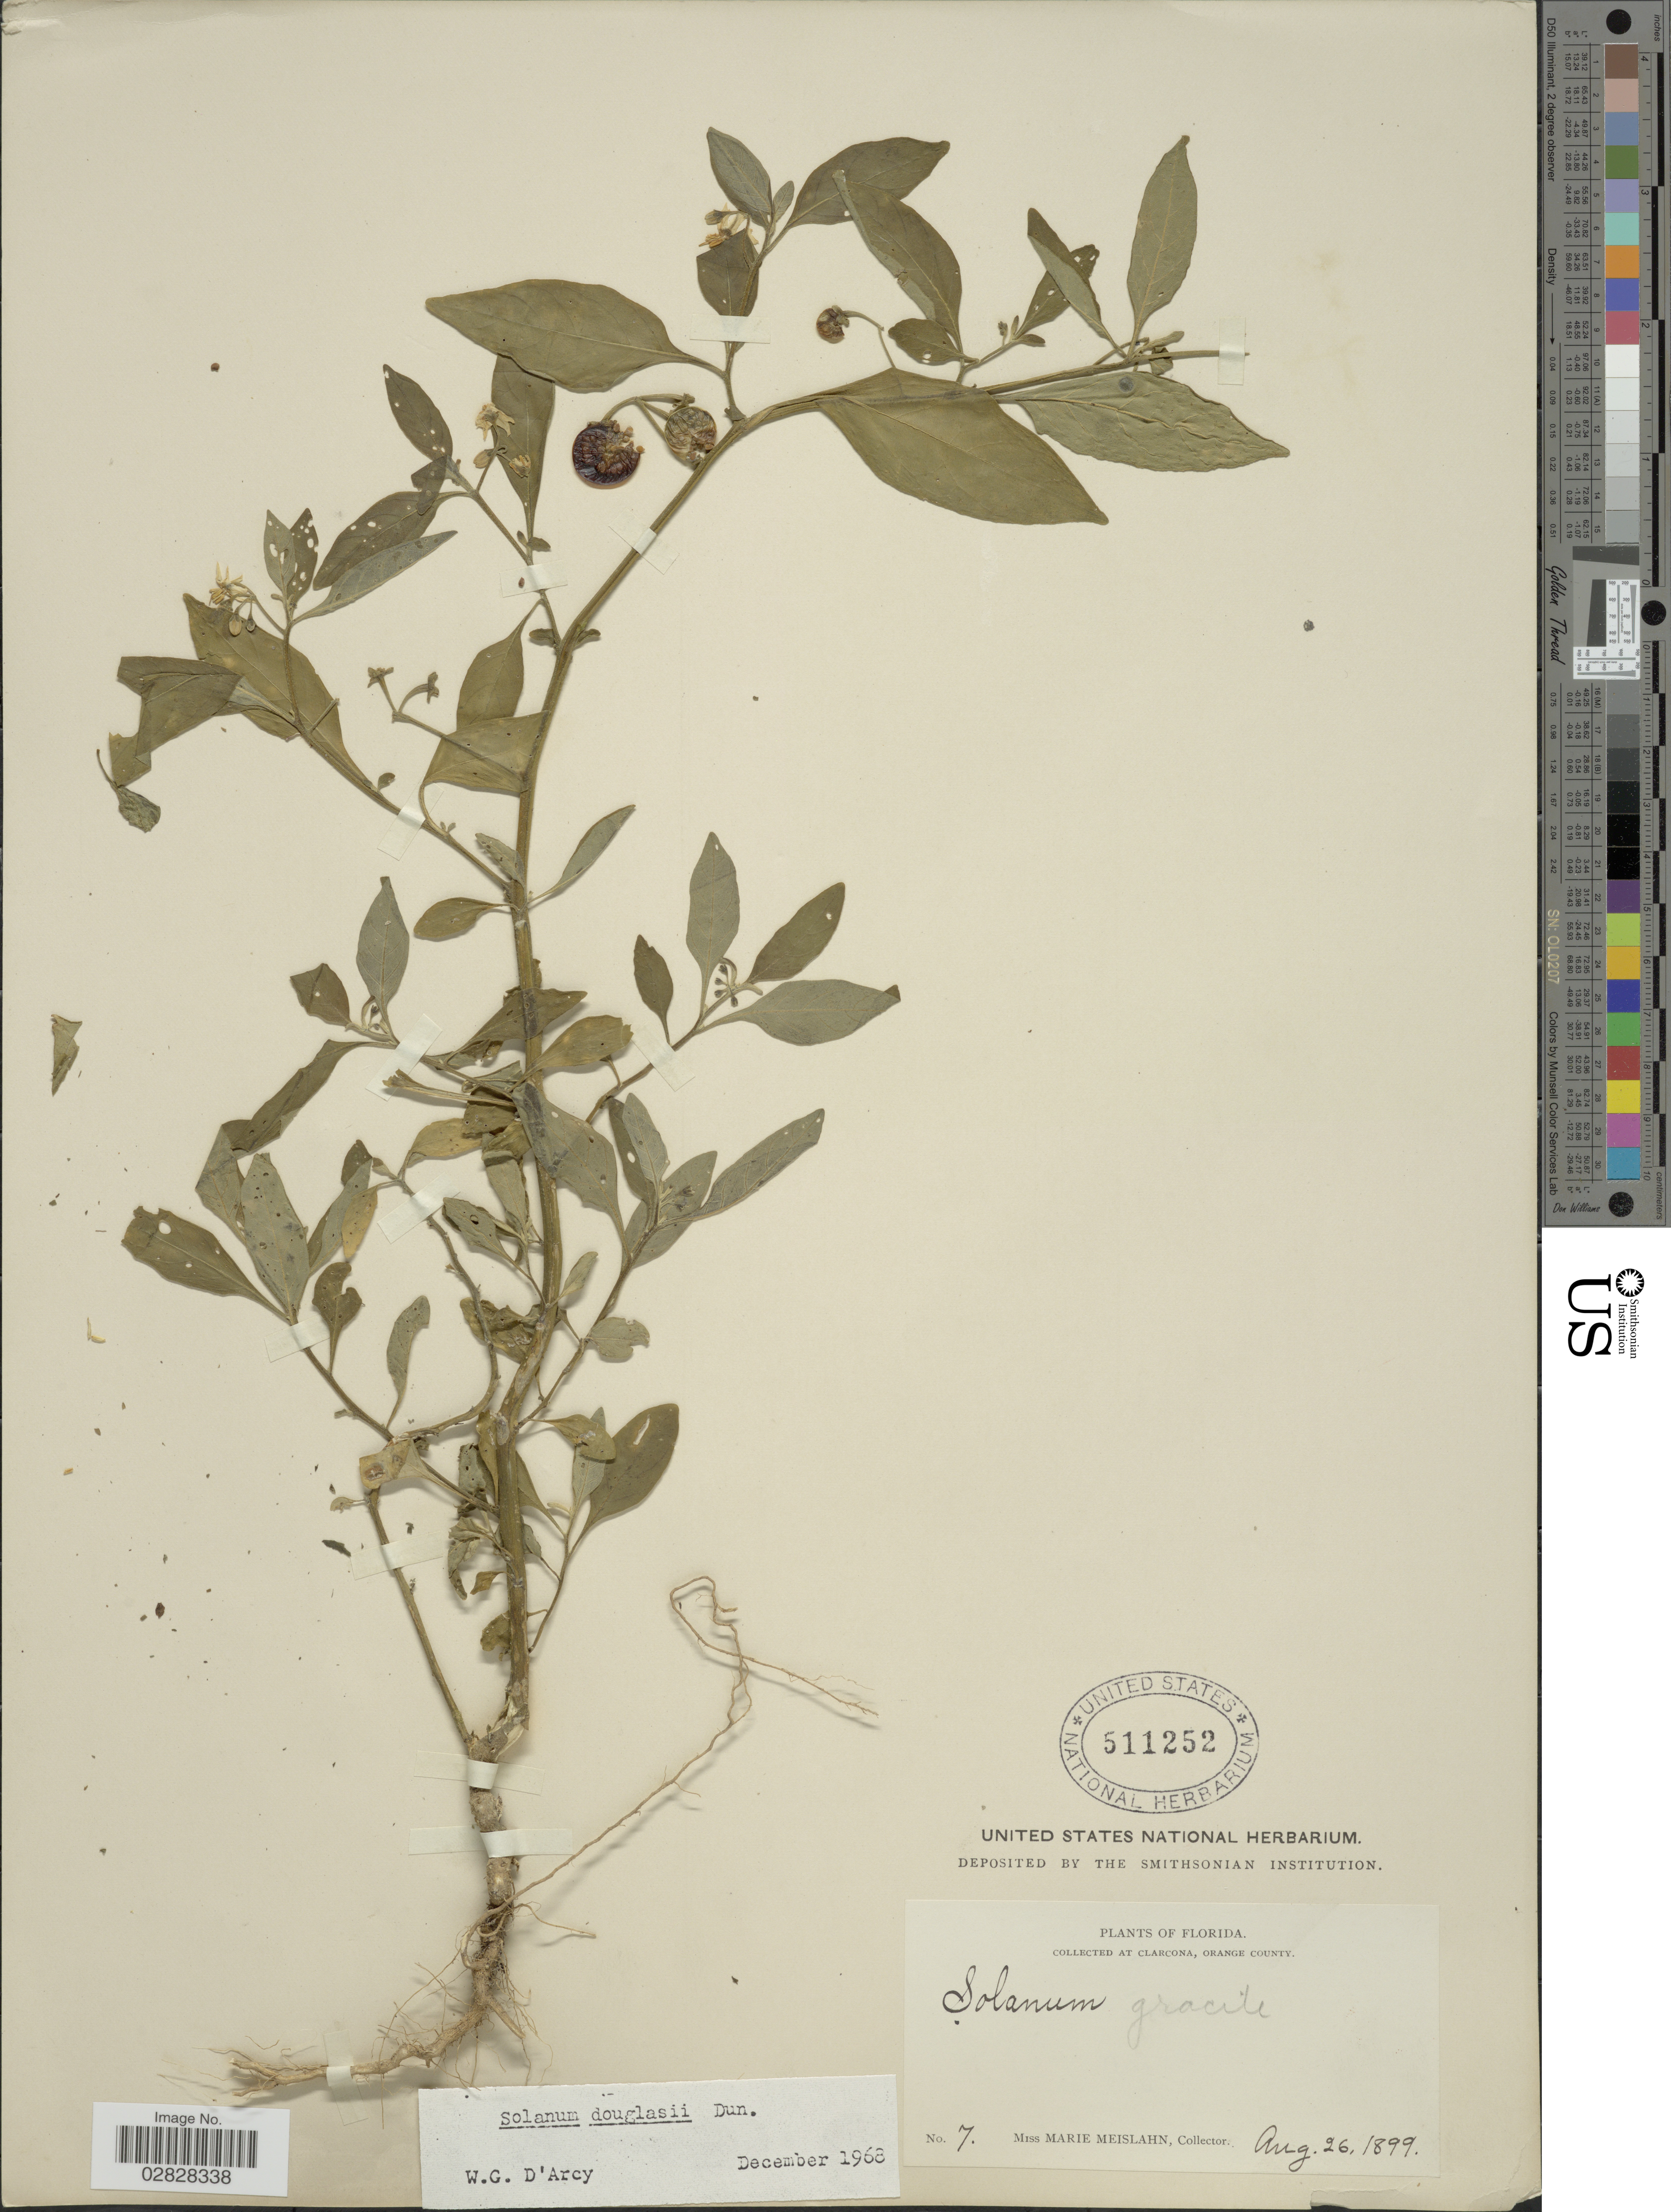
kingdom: Plantae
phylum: Tracheophyta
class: Magnoliopsida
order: Solanales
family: Solanaceae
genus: Solanum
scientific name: Solanum douglasii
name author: Dunal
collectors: M. Meislahn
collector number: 7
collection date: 1899-08-26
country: United States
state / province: Florida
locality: Clarcona, Orange County.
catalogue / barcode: US 511252